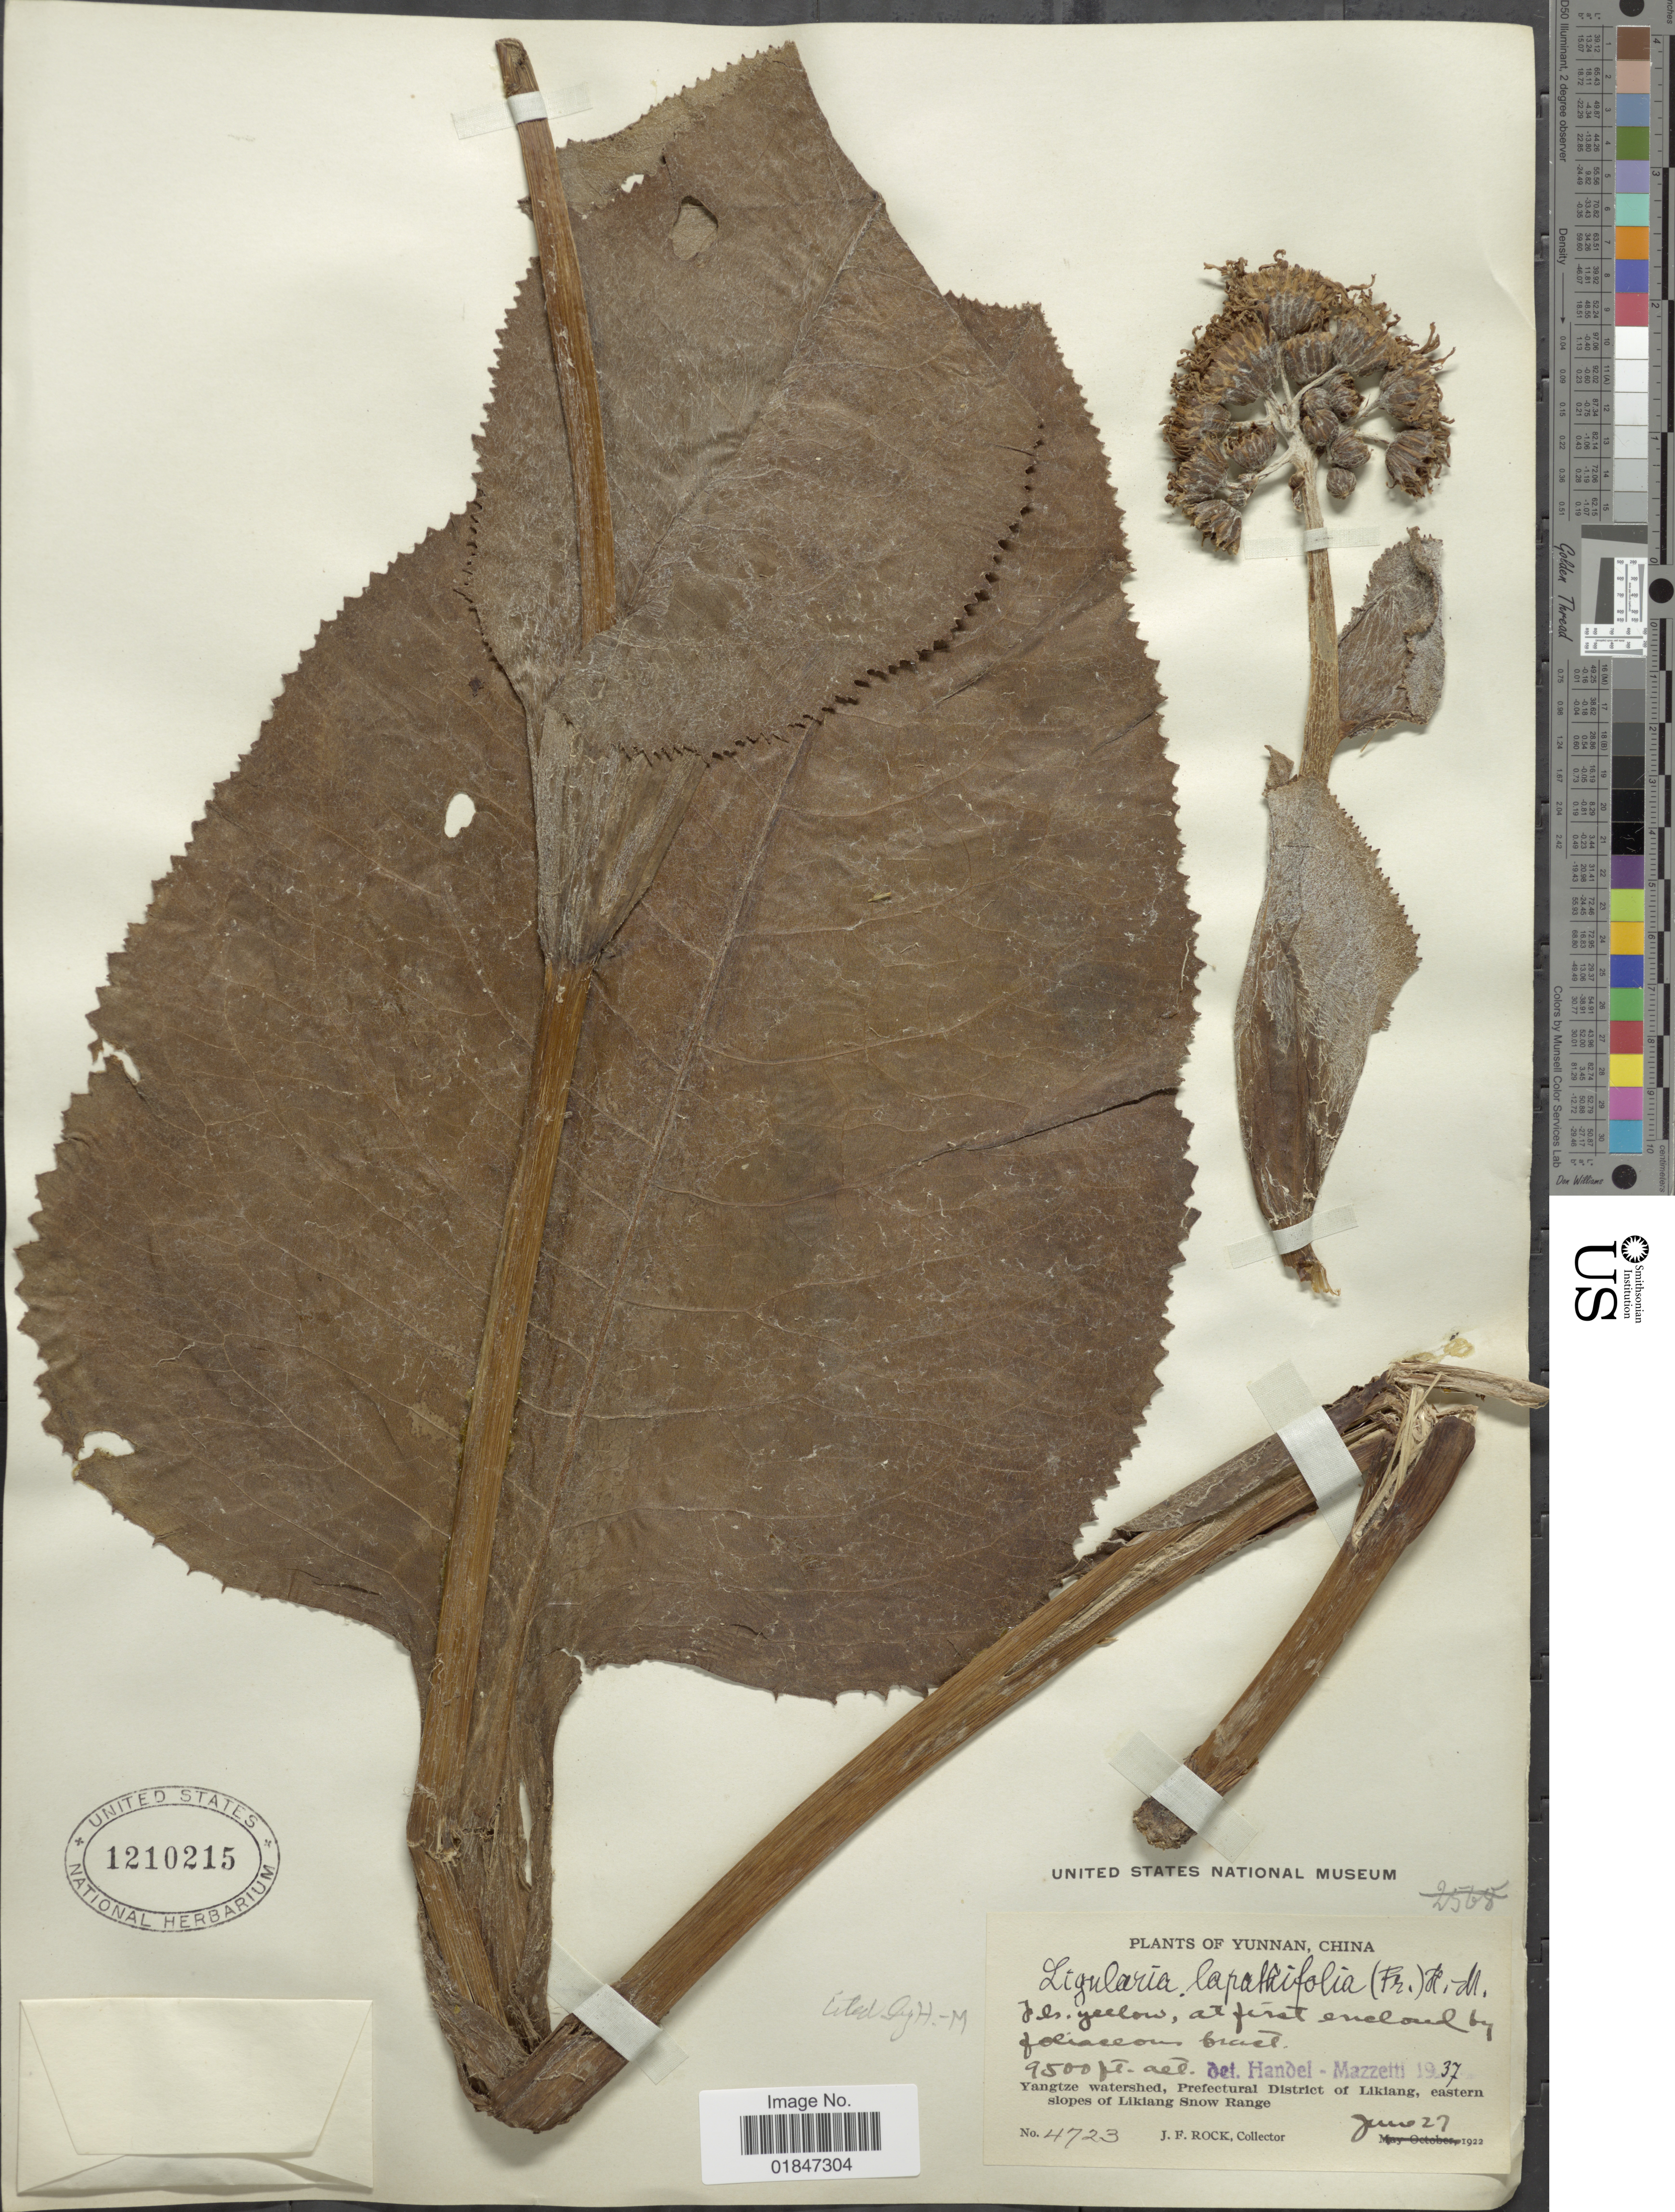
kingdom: Plantae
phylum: Tracheophyta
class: Magnoliopsida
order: Asterales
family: Asteraceae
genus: Ligularia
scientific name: Ligularia lapathifolia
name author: (Franch.) Hand.-Mazz.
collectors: J. Rock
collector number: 4723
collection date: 1922-06-27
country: China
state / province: Yunnan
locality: Yunnan, China. Yangtze watershed, Prefectual District of Likiang, eastern slopes of Likiang Snow Range.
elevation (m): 2896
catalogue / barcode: US 1210215